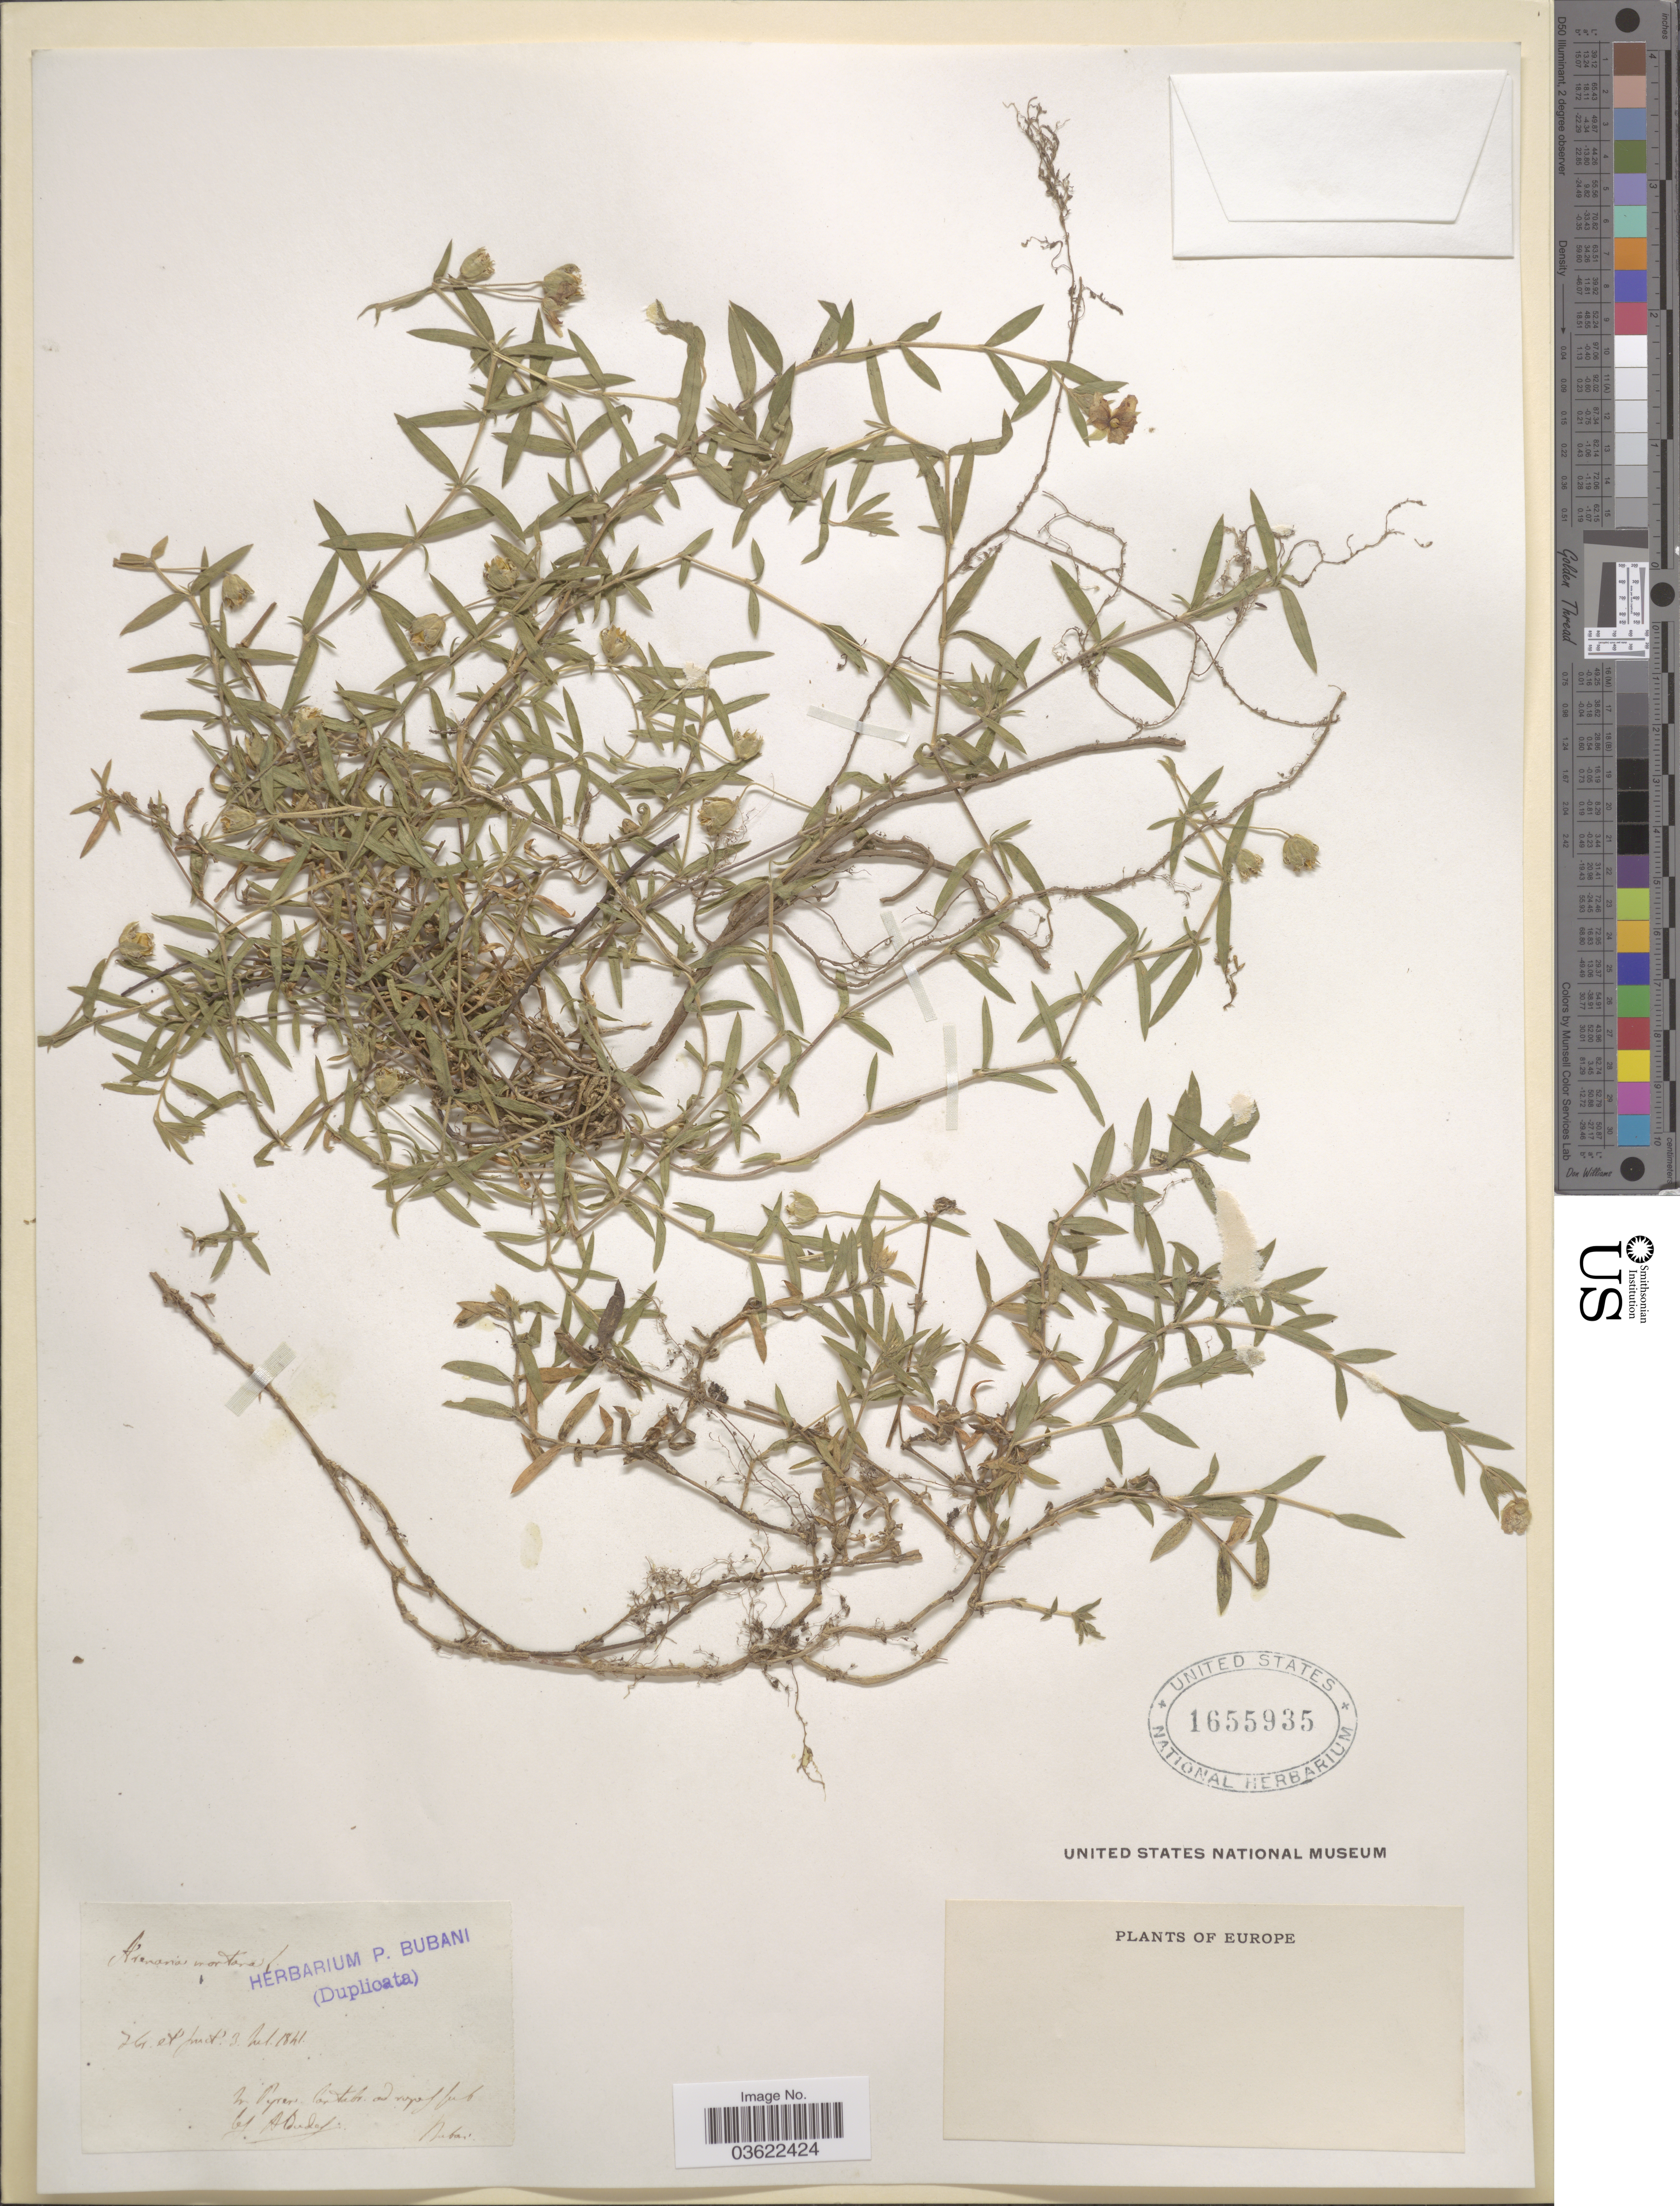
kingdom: Plantae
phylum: Tracheophyta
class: Magnoliopsida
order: Caryophyllales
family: Caryophyllaceae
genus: Arenaria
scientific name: Arenaria montana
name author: L.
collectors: P. Bubani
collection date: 1841-07-03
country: France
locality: In Pyren. Cantabr. ad repes sub del Aldudes.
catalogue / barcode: US 1655935